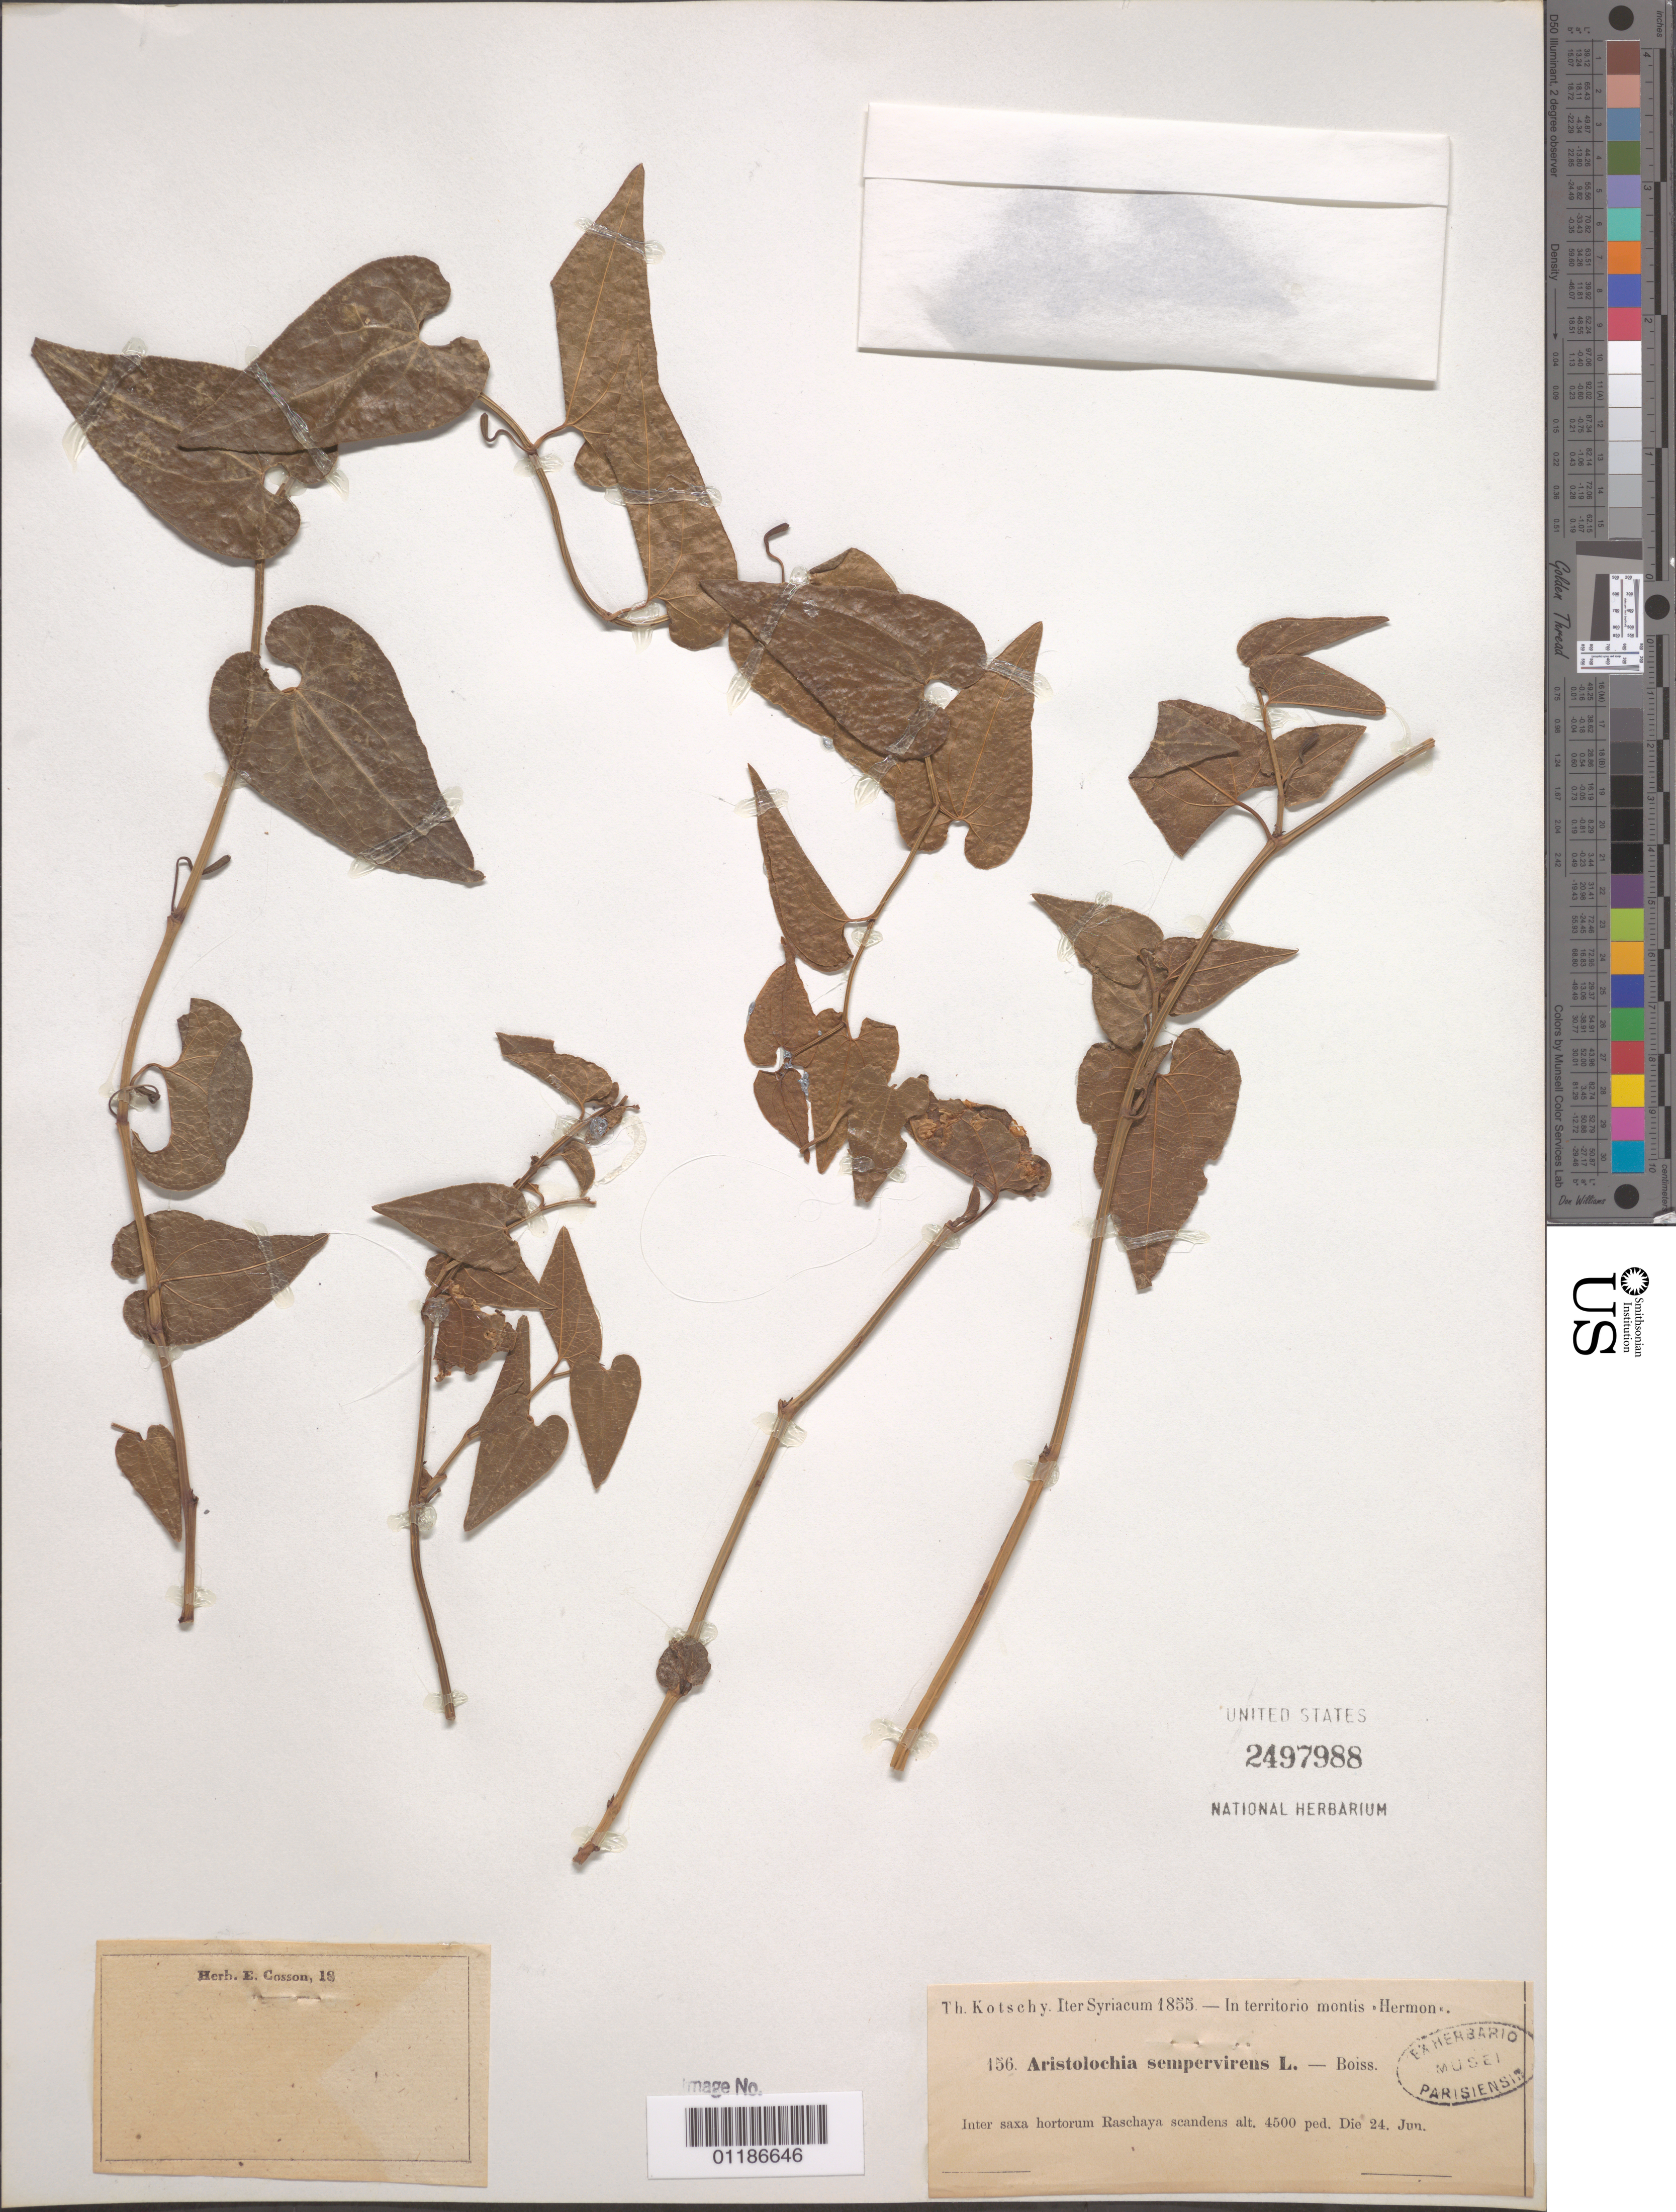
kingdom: Plantae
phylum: Tracheophyta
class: Magnoliopsida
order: Piperales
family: Aristolochiaceae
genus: Aristolochia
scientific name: Aristolochia sempervirens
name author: L.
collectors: K. G. Kotschy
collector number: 156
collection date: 1855-06-24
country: Lebanon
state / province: Béqaa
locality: Raschaya [Rachaiya], Hermon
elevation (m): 1372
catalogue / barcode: US 2497988